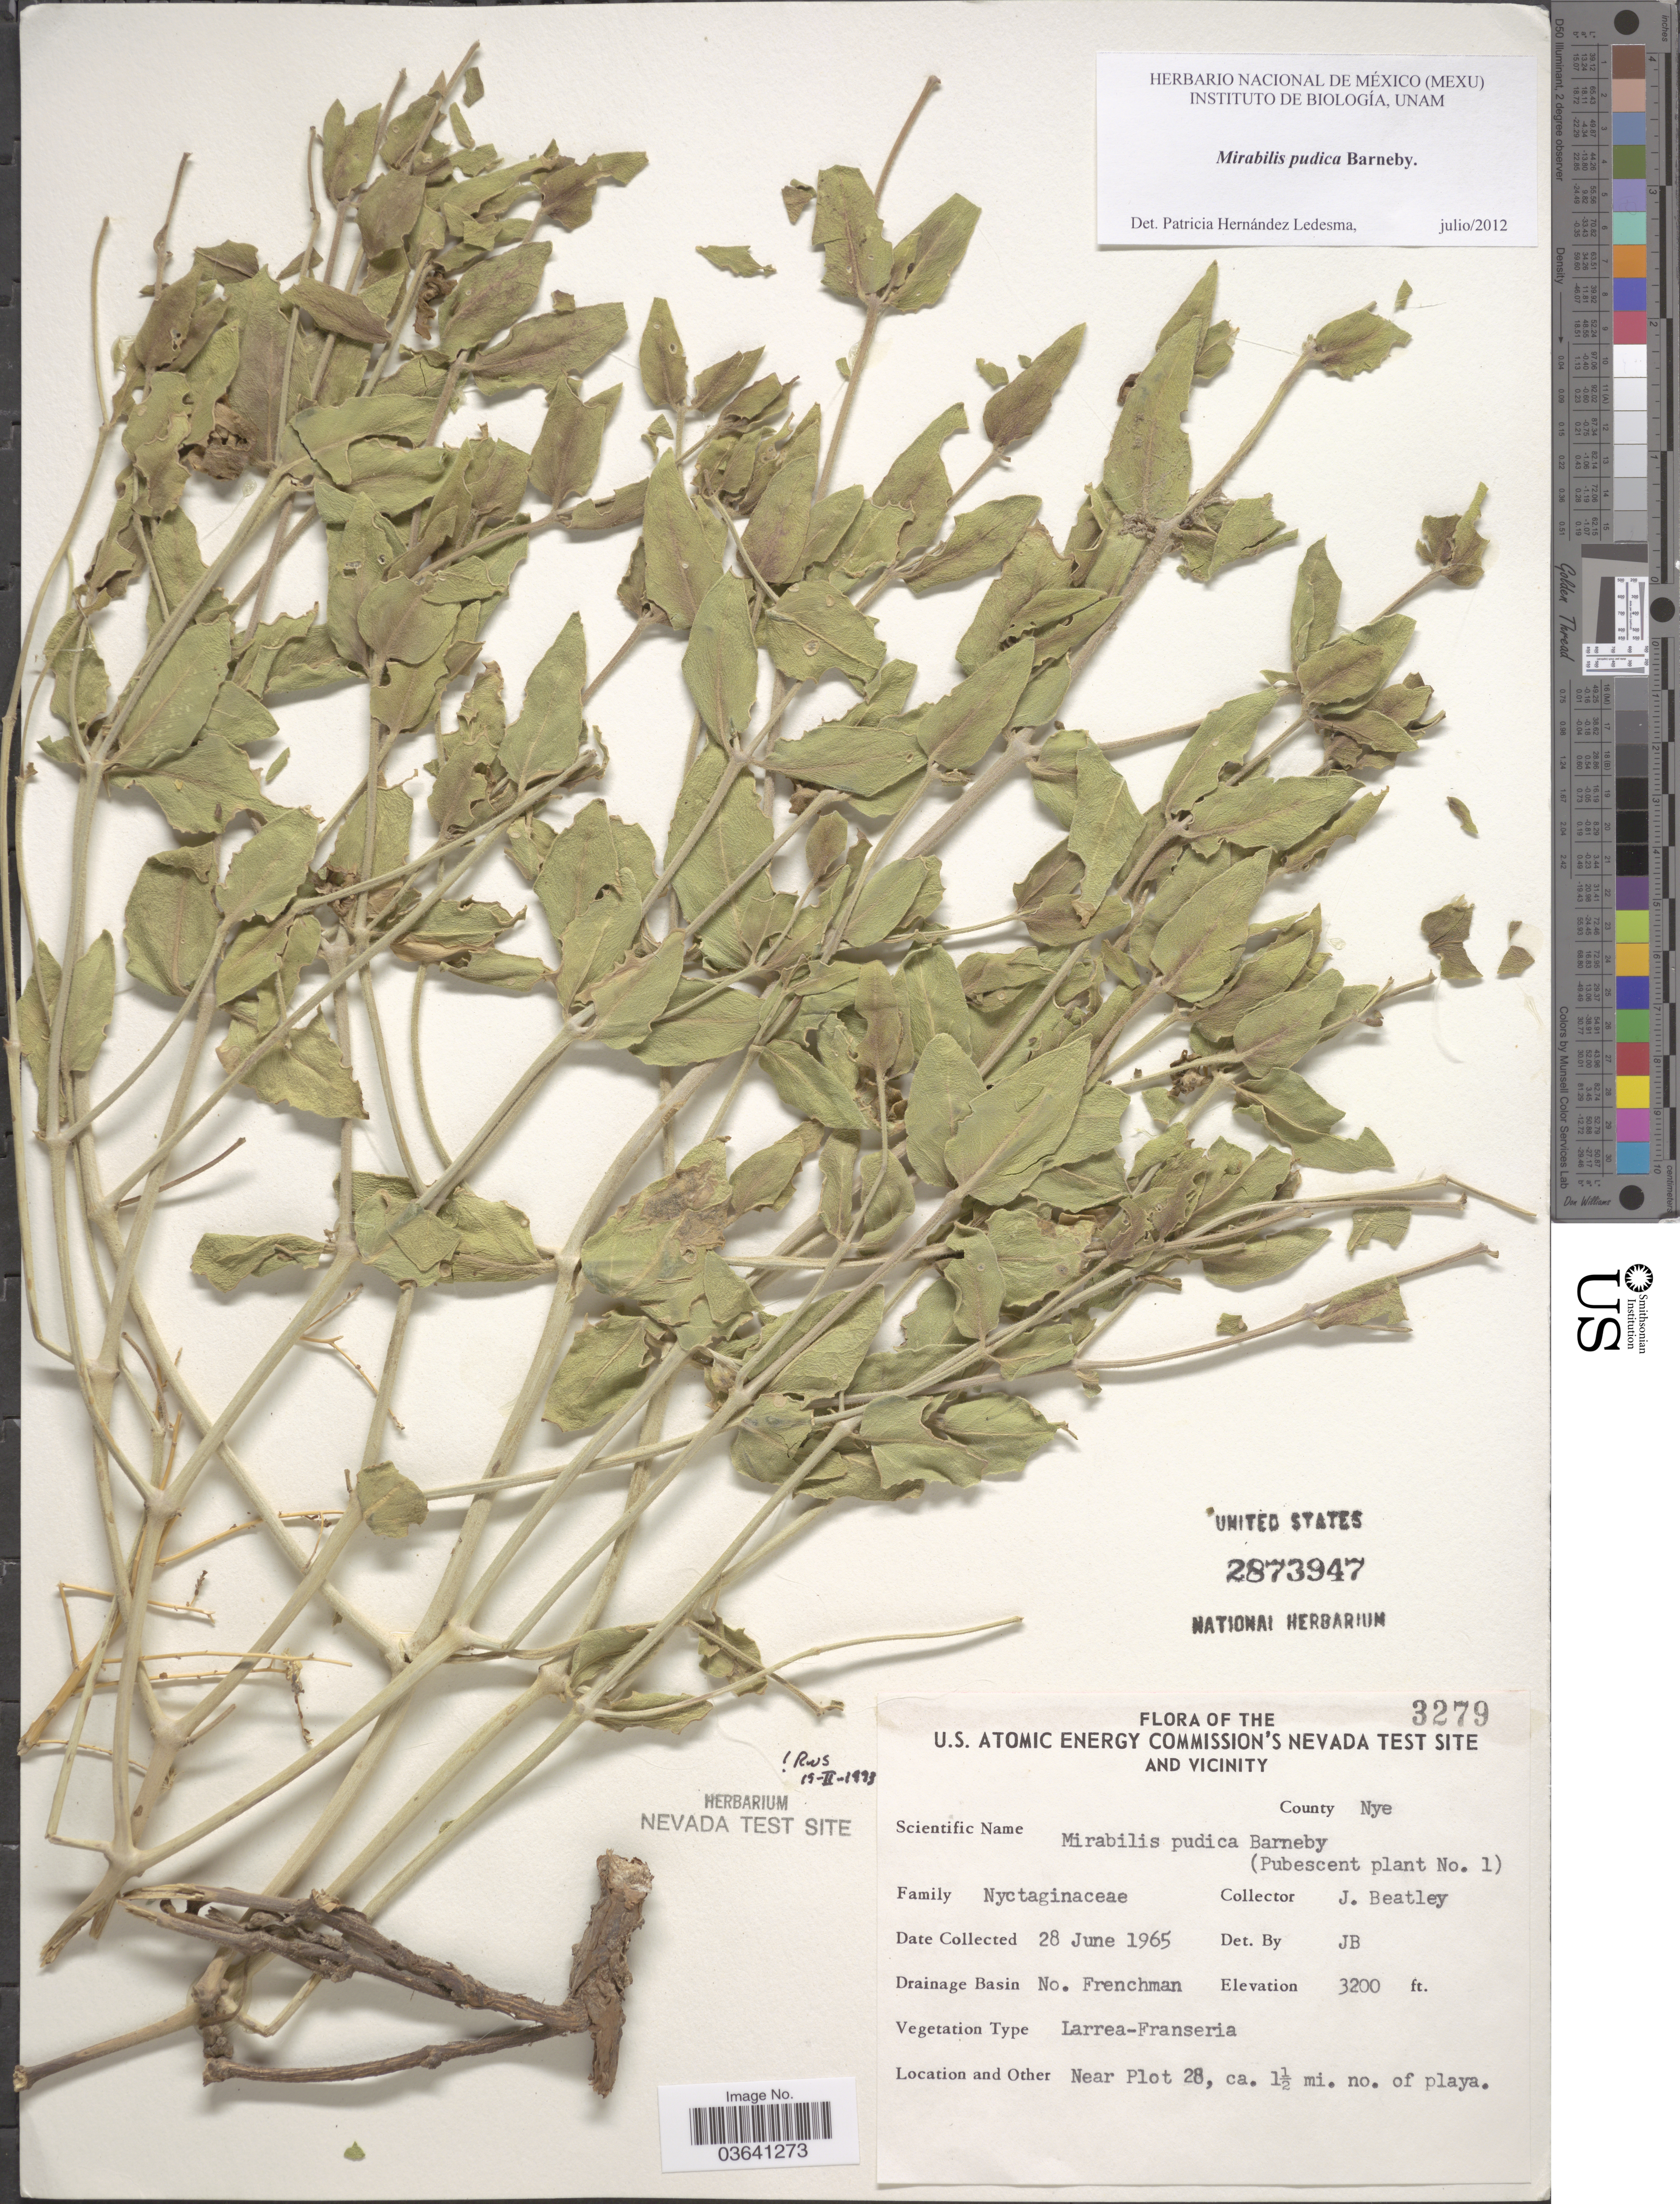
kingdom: Plantae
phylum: Tracheophyta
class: Magnoliopsida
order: Caryophyllales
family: Nyctaginaceae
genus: Mirabilis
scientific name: Mirabilis pudica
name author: Barneby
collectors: J. C. Beatley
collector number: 3279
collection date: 1965-06-28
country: United States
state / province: Nevada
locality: U.S. Atomic Energy Commission's Nevada Test Site and Vicinity. County Nye. Drainage Basin No. Frenchman. Near Plot 28, ca. 1½ mi. no. of playa.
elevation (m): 975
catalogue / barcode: US 2873947